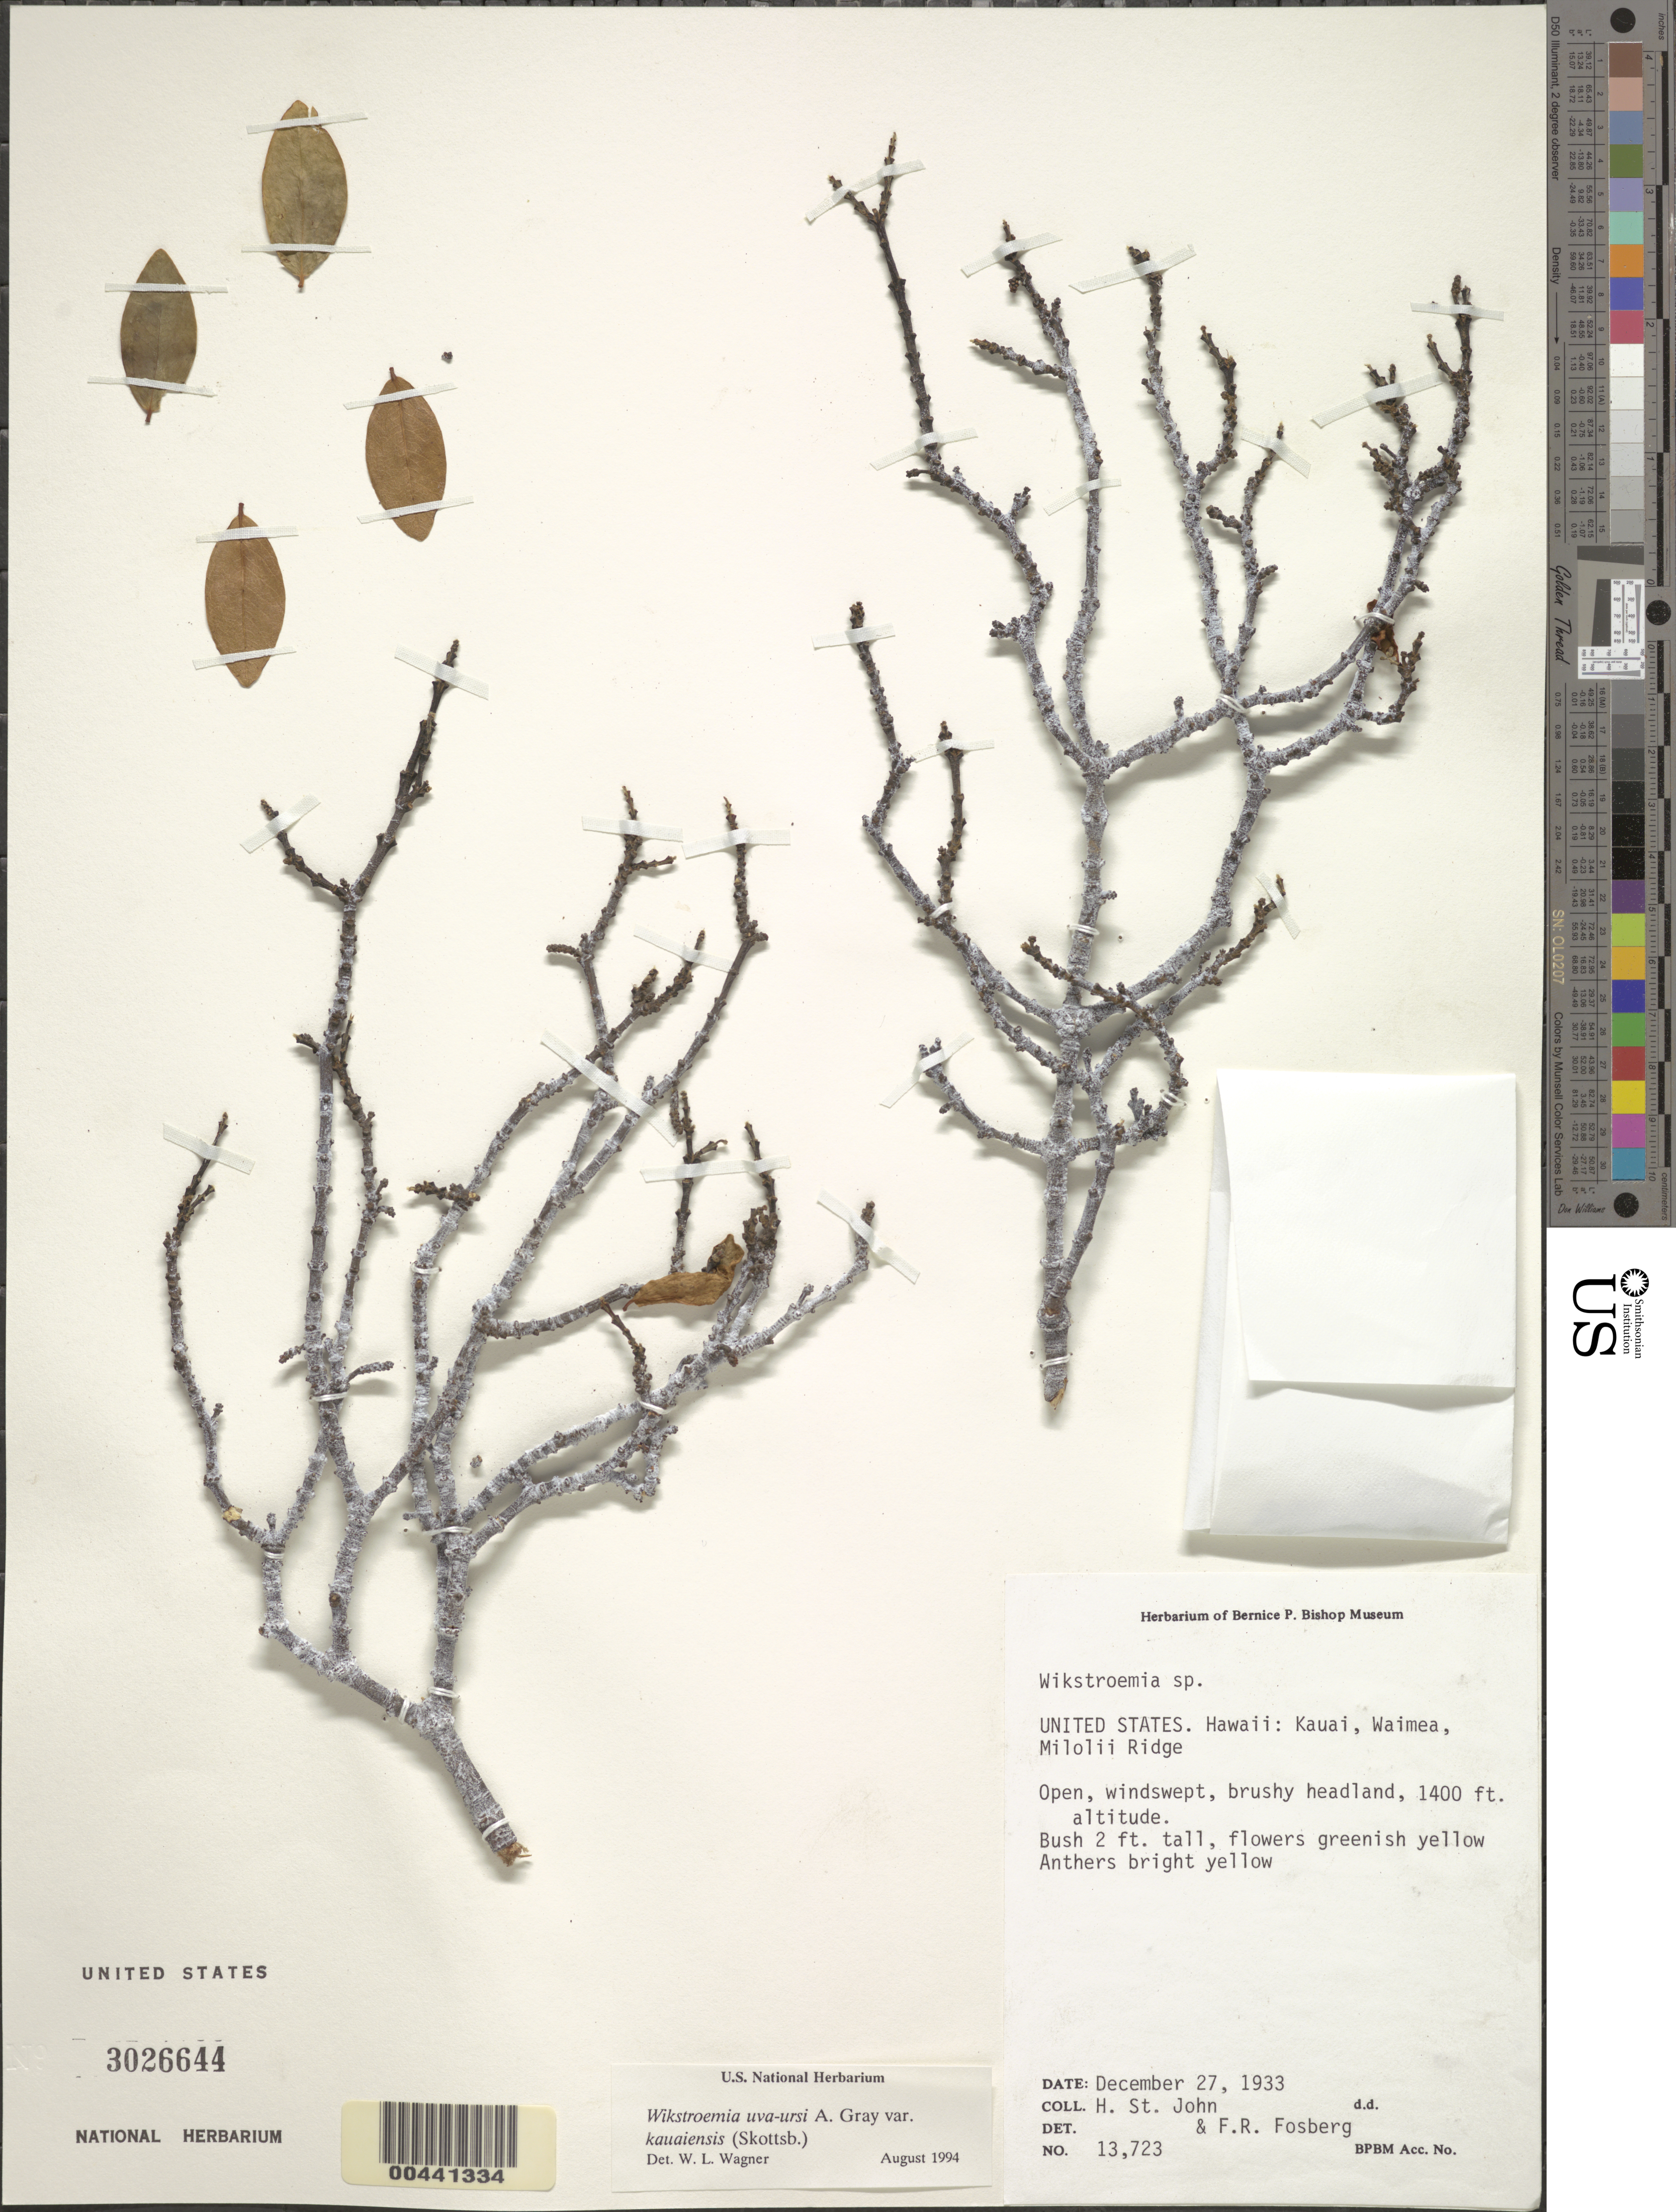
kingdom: Plantae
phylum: Tracheophyta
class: Magnoliopsida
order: Malvales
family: Thymelaeaceae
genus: Wikstroemia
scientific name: Wikstroemia uva-ursi var. kauaiensis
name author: Skottsb.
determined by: Wagner, W. L., (BOT), Smithsonian Institution - National Museum of Natural History (UNITED STATES)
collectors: H. St. John & F. R. Fosberg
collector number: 13723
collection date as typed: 27 Dec 1933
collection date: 1933-12-27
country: United States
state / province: Hawaii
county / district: Kauai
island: Kaua'i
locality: Waimea, Milolii Ridge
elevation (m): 427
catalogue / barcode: US 3026644